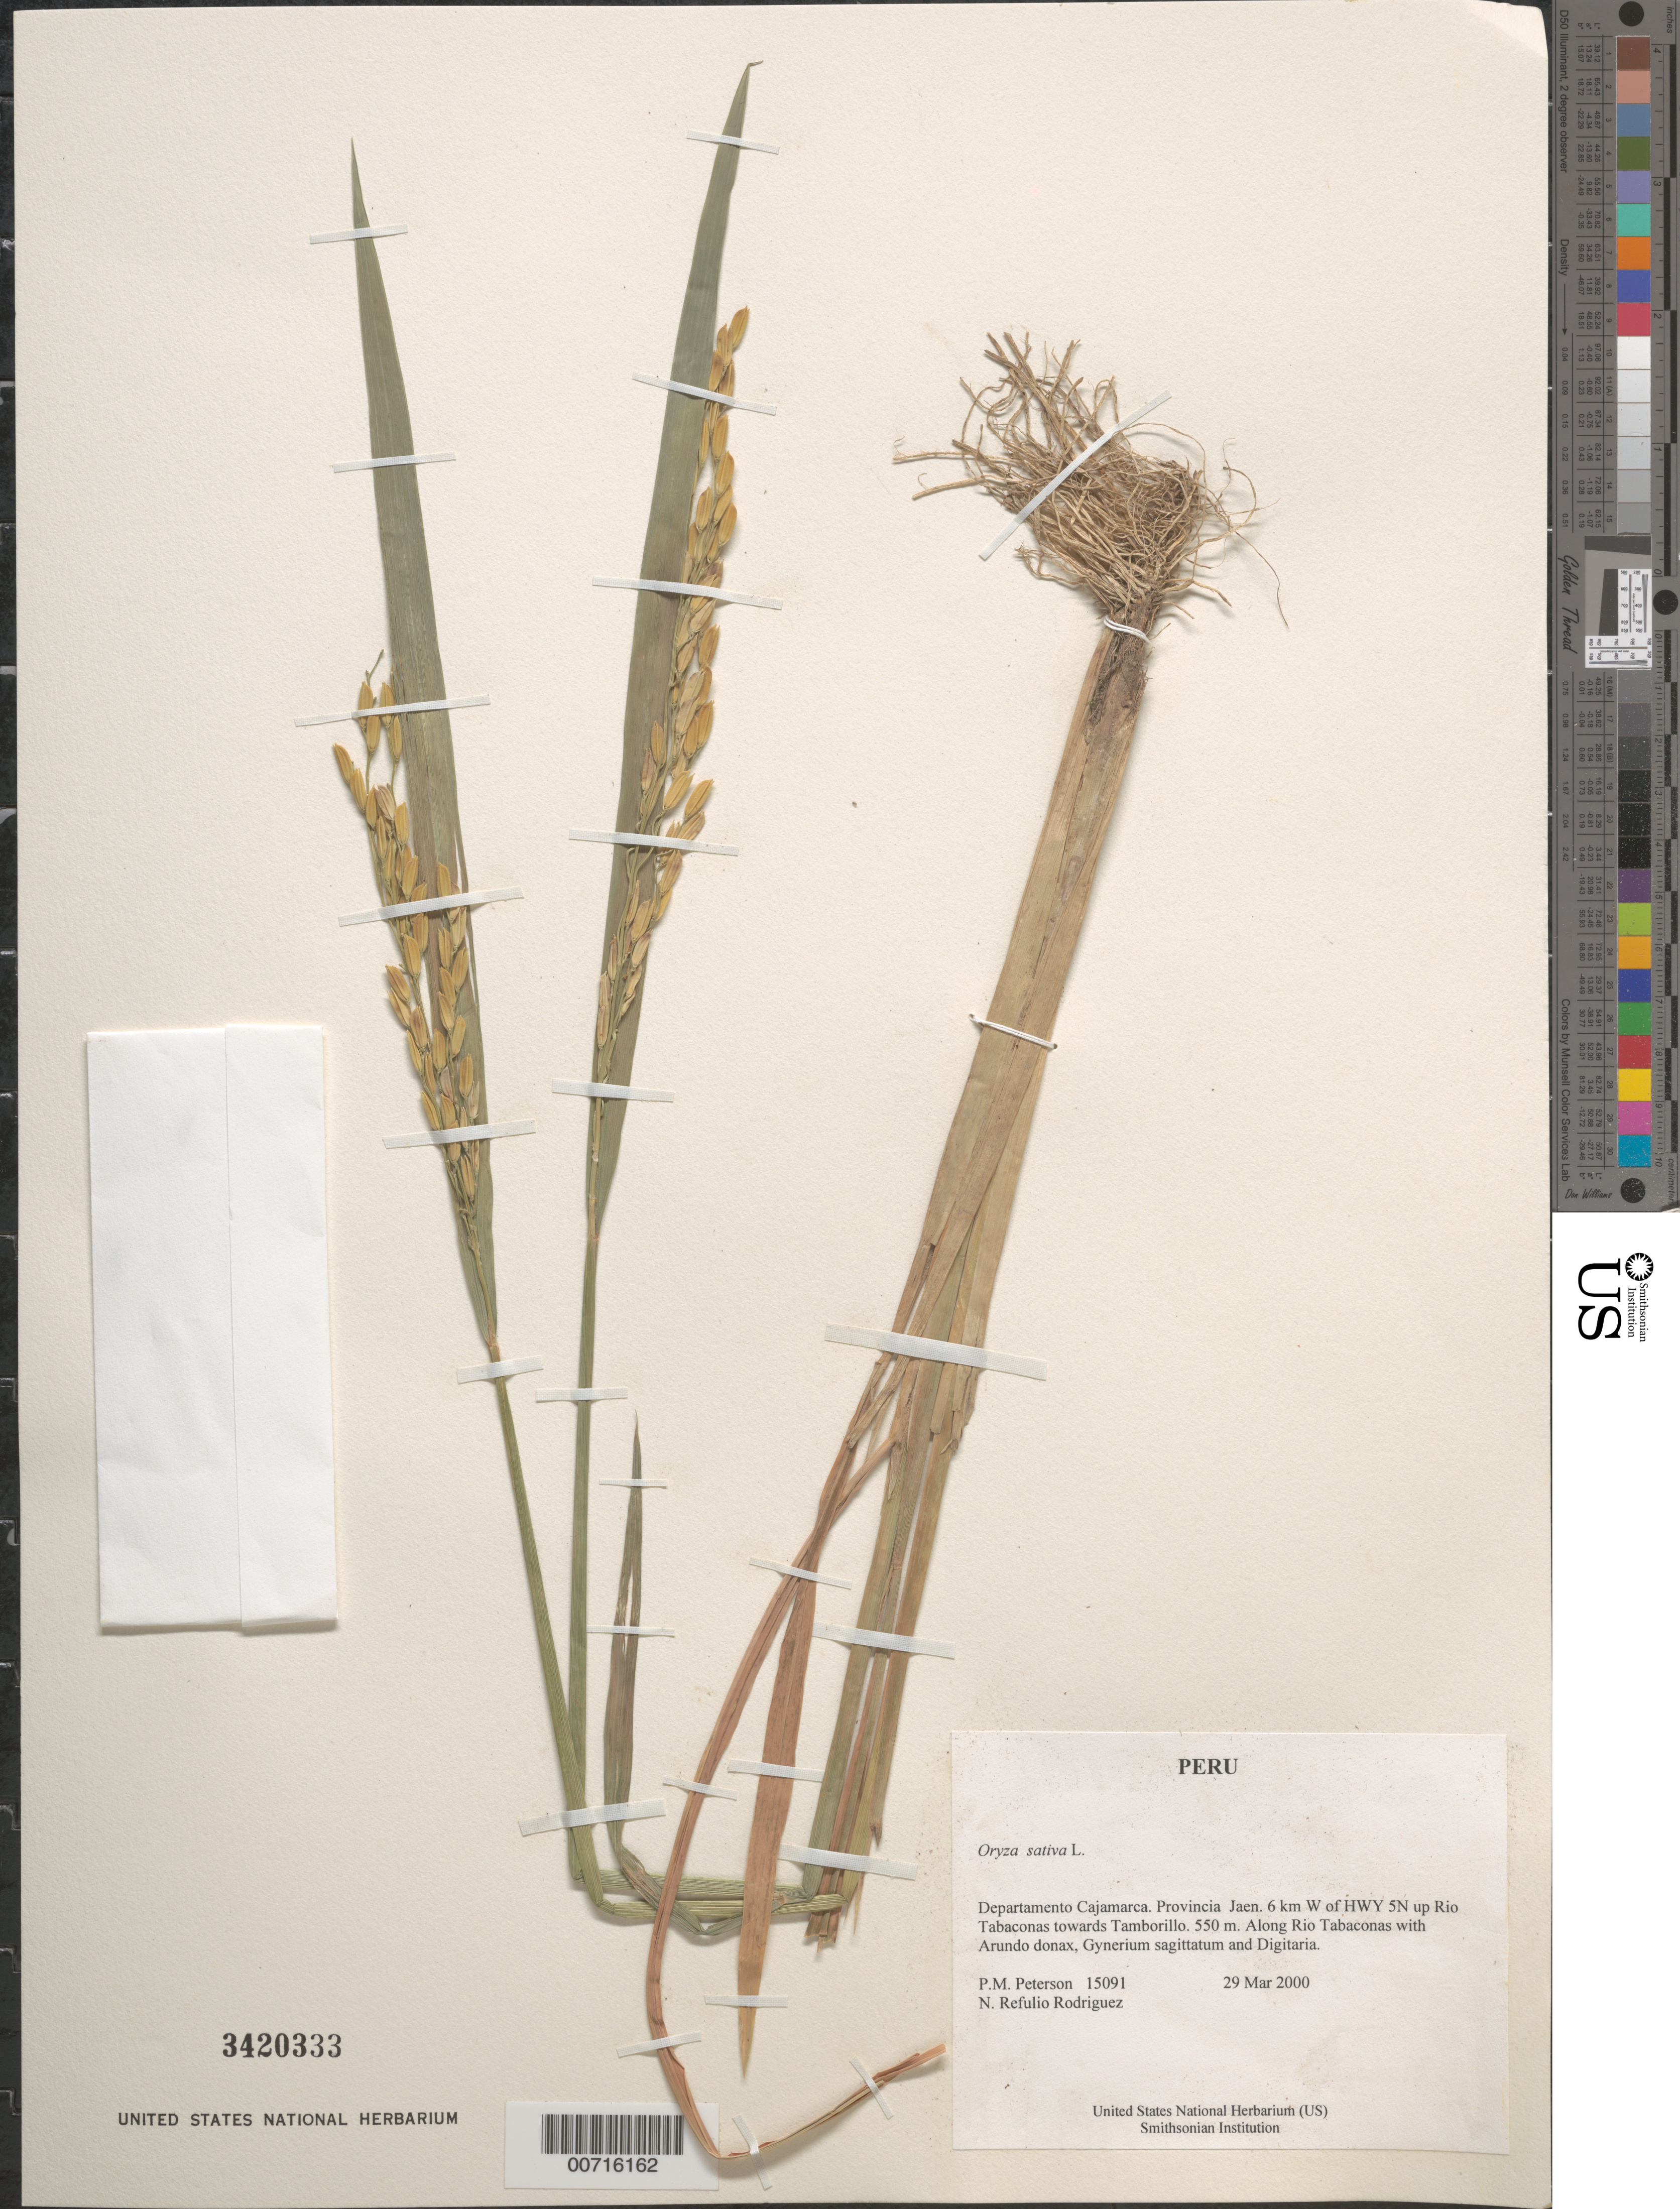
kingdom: Plantae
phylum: Tracheophyta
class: Liliopsida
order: Poales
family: Poaceae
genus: Oryza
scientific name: Oryza sativa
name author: L.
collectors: P. M. Peterson & N. Refulio-Rodríguez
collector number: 15091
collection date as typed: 29 Mar 2000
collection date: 2000-03-29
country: Peru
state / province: Cajamarca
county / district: Jaén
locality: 6 km W of HWY 5N up Rio Tabaconas towards Tamborillo.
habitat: Along Rio Tabaconas with Arundo donax, Gynerium sagittatum and Digitaria.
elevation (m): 550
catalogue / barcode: US 3420333